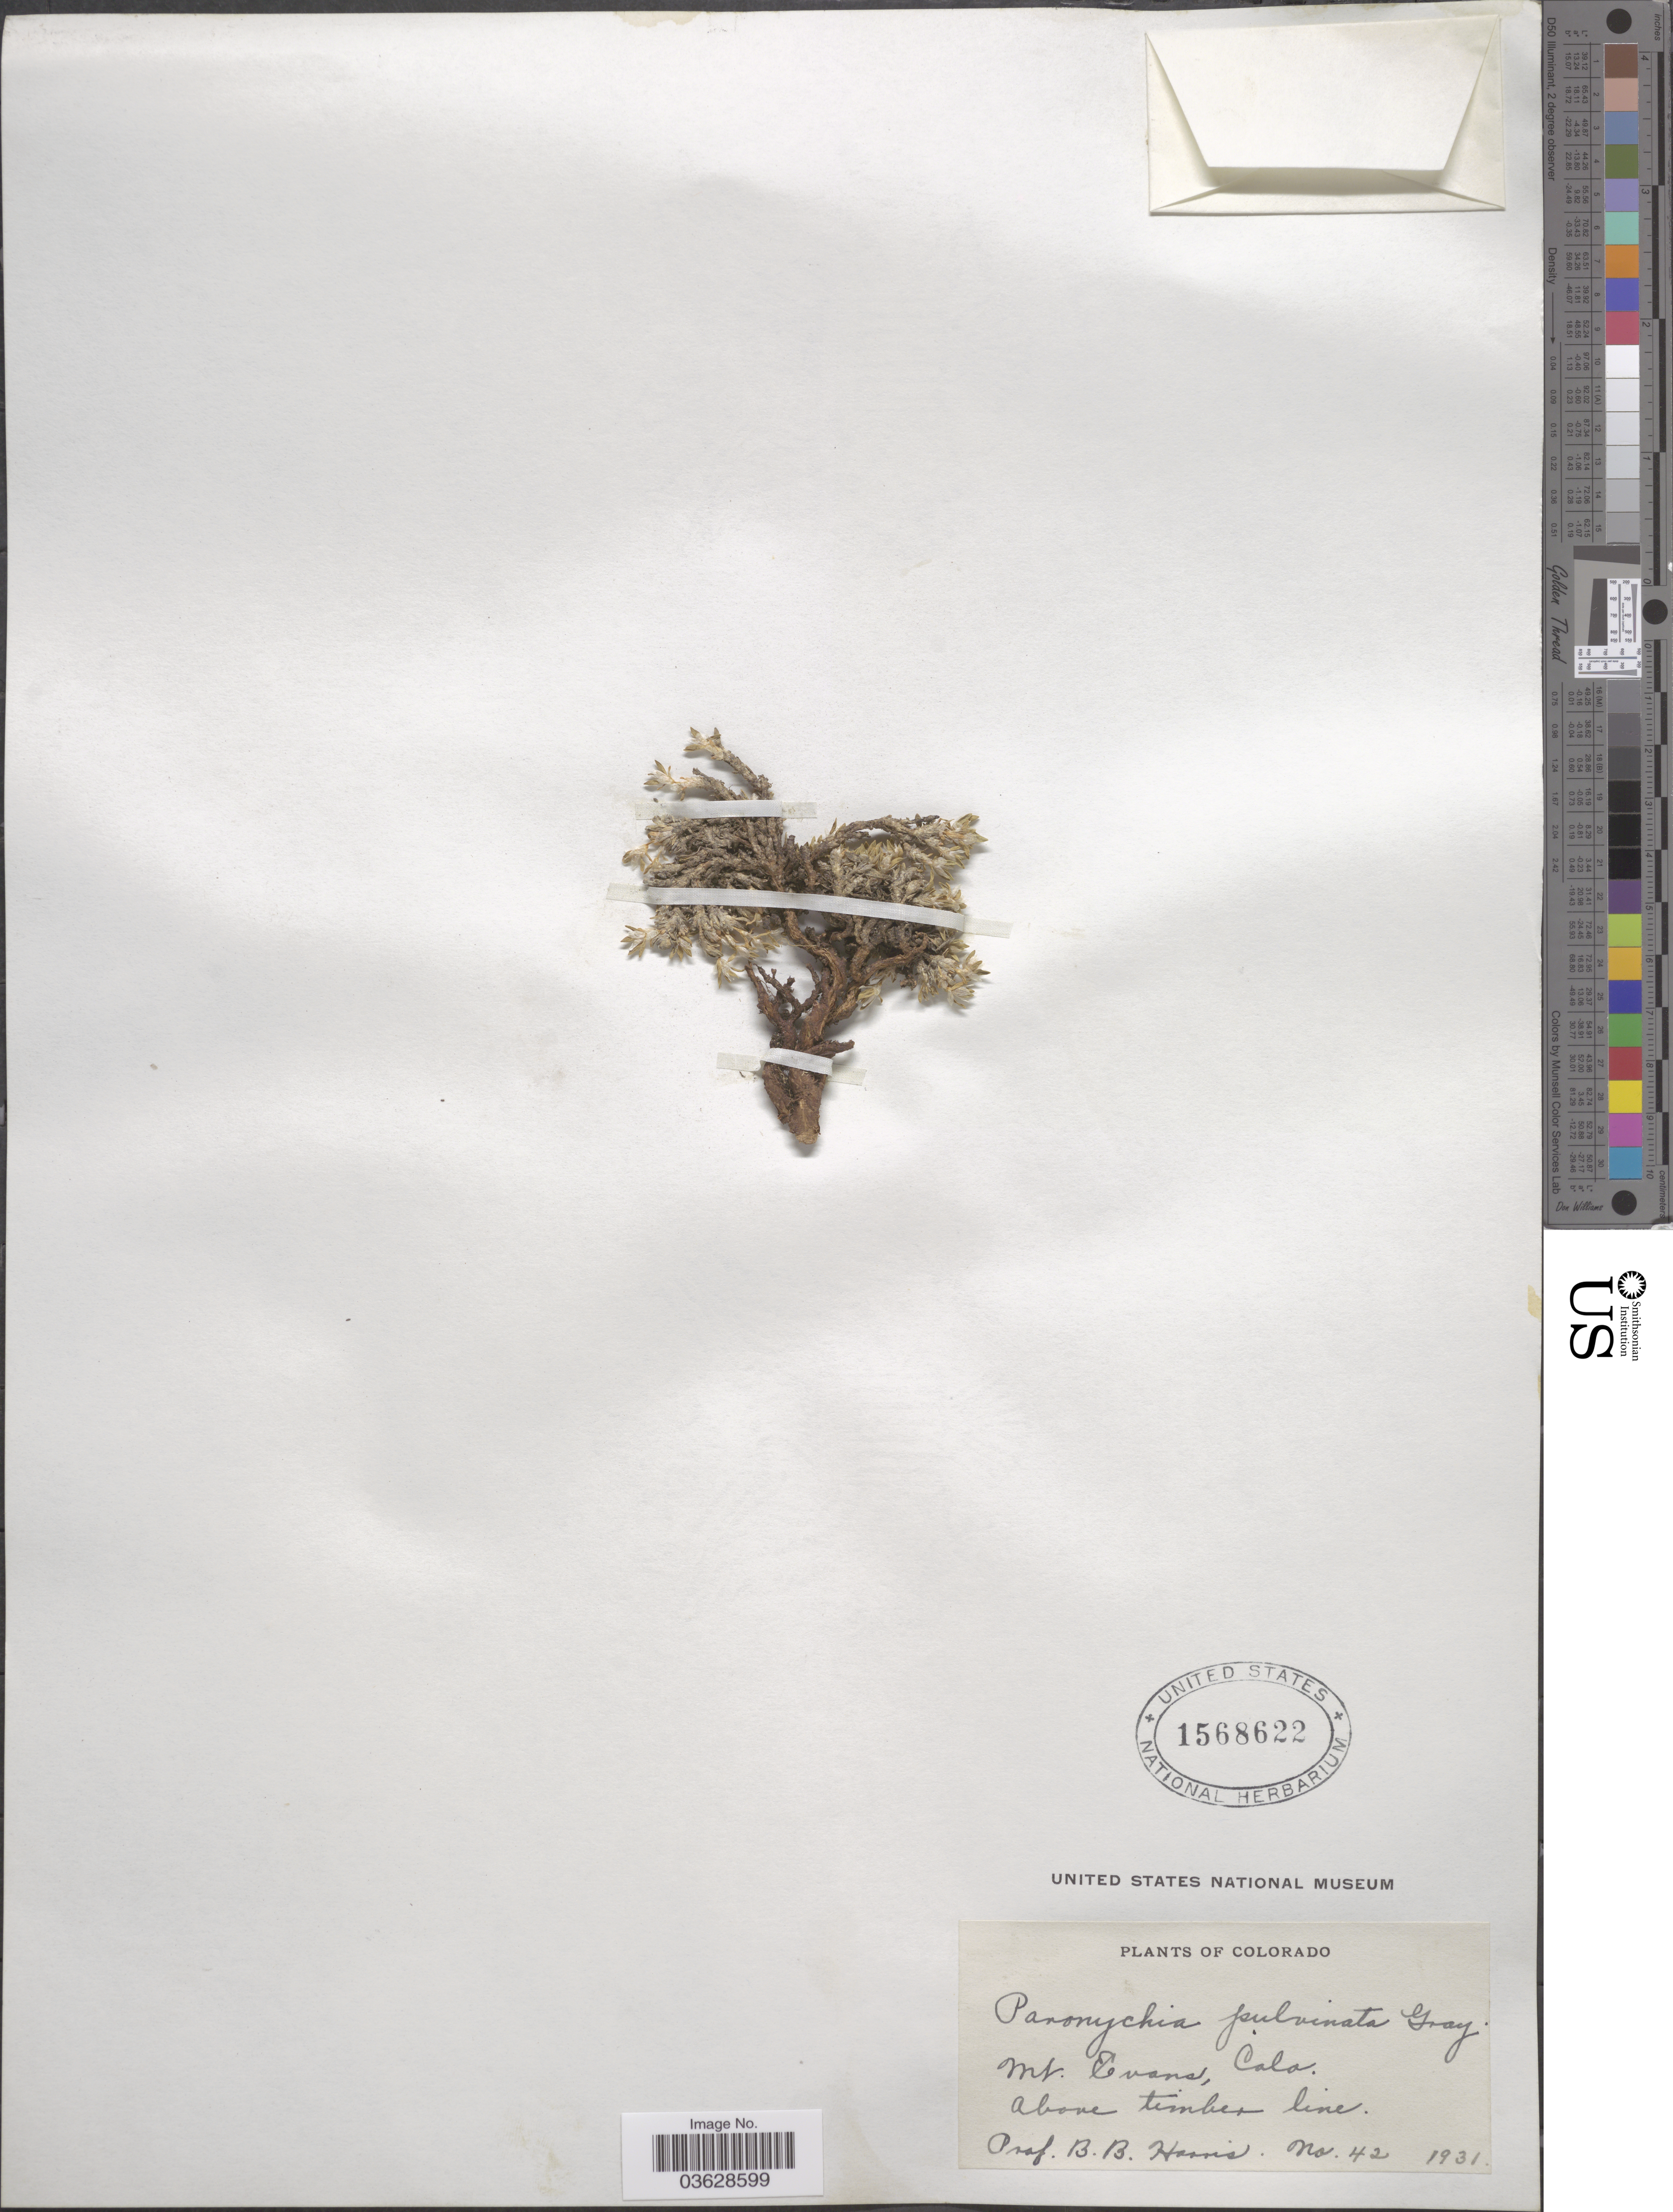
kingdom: Plantae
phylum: Tracheophyta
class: Magnoliopsida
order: Caryophyllales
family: Caryophyllaceae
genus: Paronychia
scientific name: Paronychia pulvinata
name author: A. Gray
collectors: B. B. Harris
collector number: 42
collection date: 1931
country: United States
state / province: Colorado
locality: Mt. Evans, above timber line.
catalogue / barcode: US 1568622